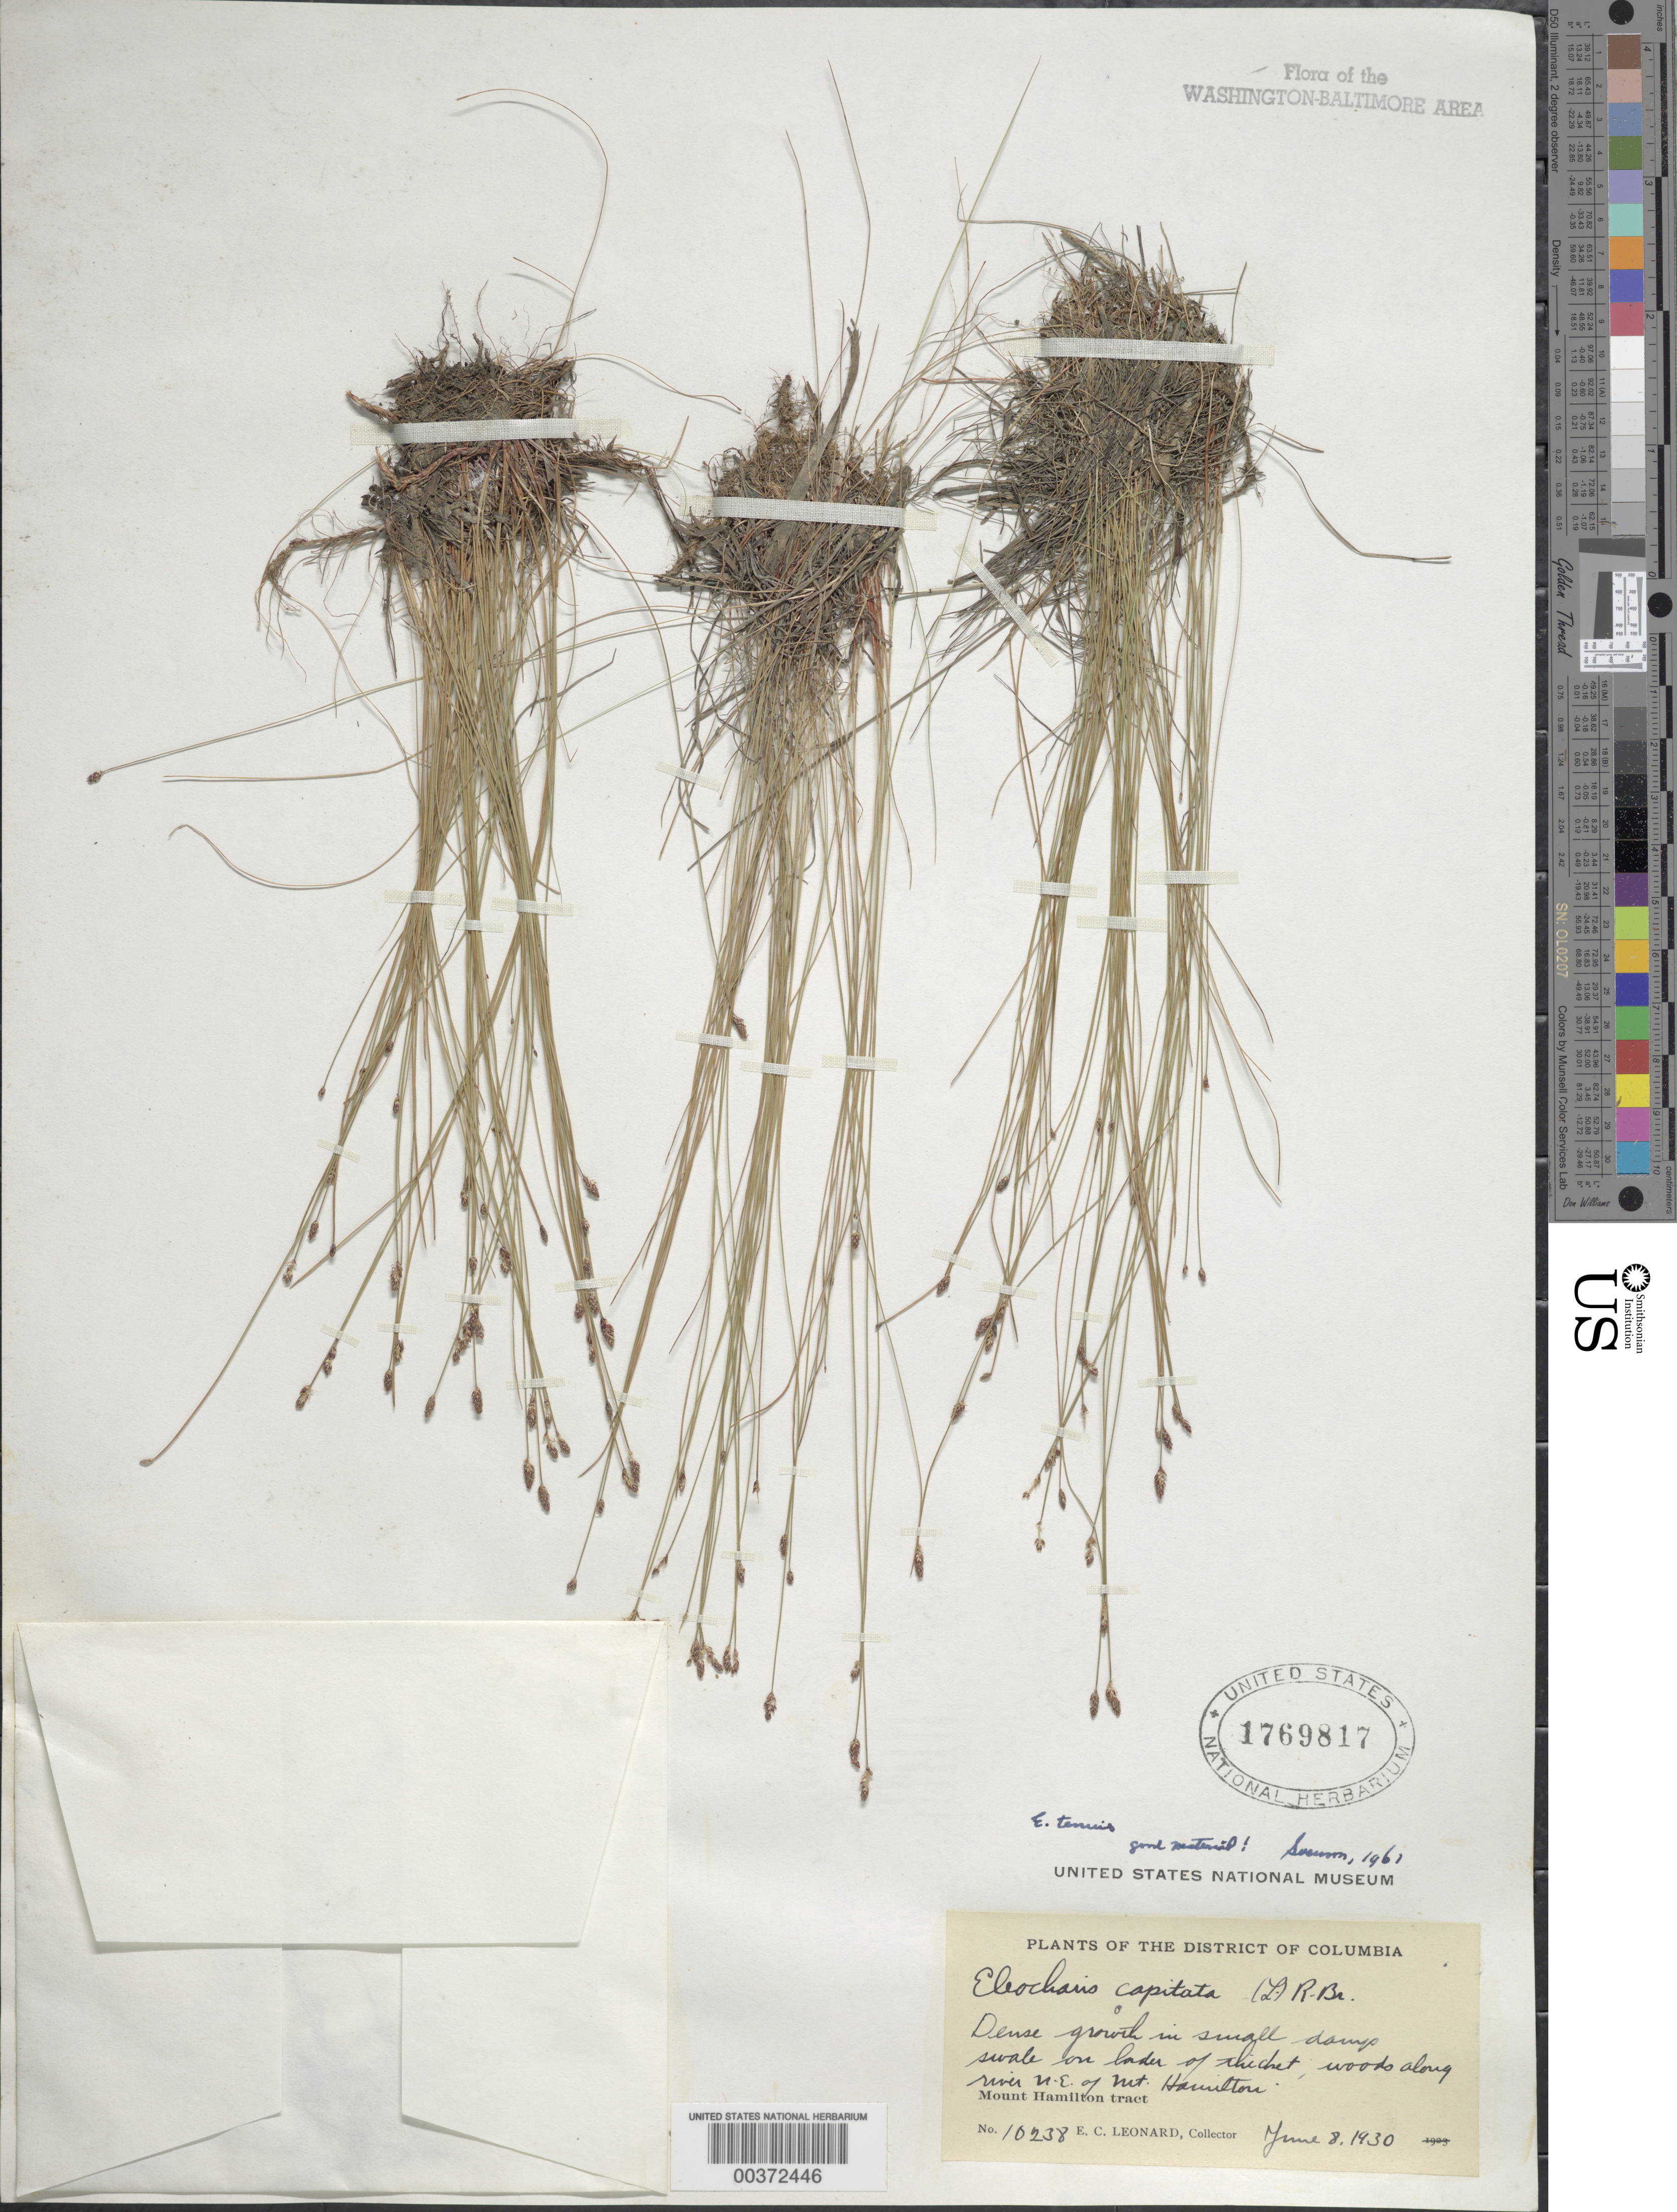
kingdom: Plantae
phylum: Tracheophyta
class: Liliopsida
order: Poales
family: Cyperaceae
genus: Eleocharis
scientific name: Eleocharis tenuis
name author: (Willd.) Schult.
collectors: E. C. Leonard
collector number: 10238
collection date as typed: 08 Jun 1930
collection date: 1930-06-08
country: United States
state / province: District of Columbia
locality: northeast of Mount Hamilton, along river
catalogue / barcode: US 1769817